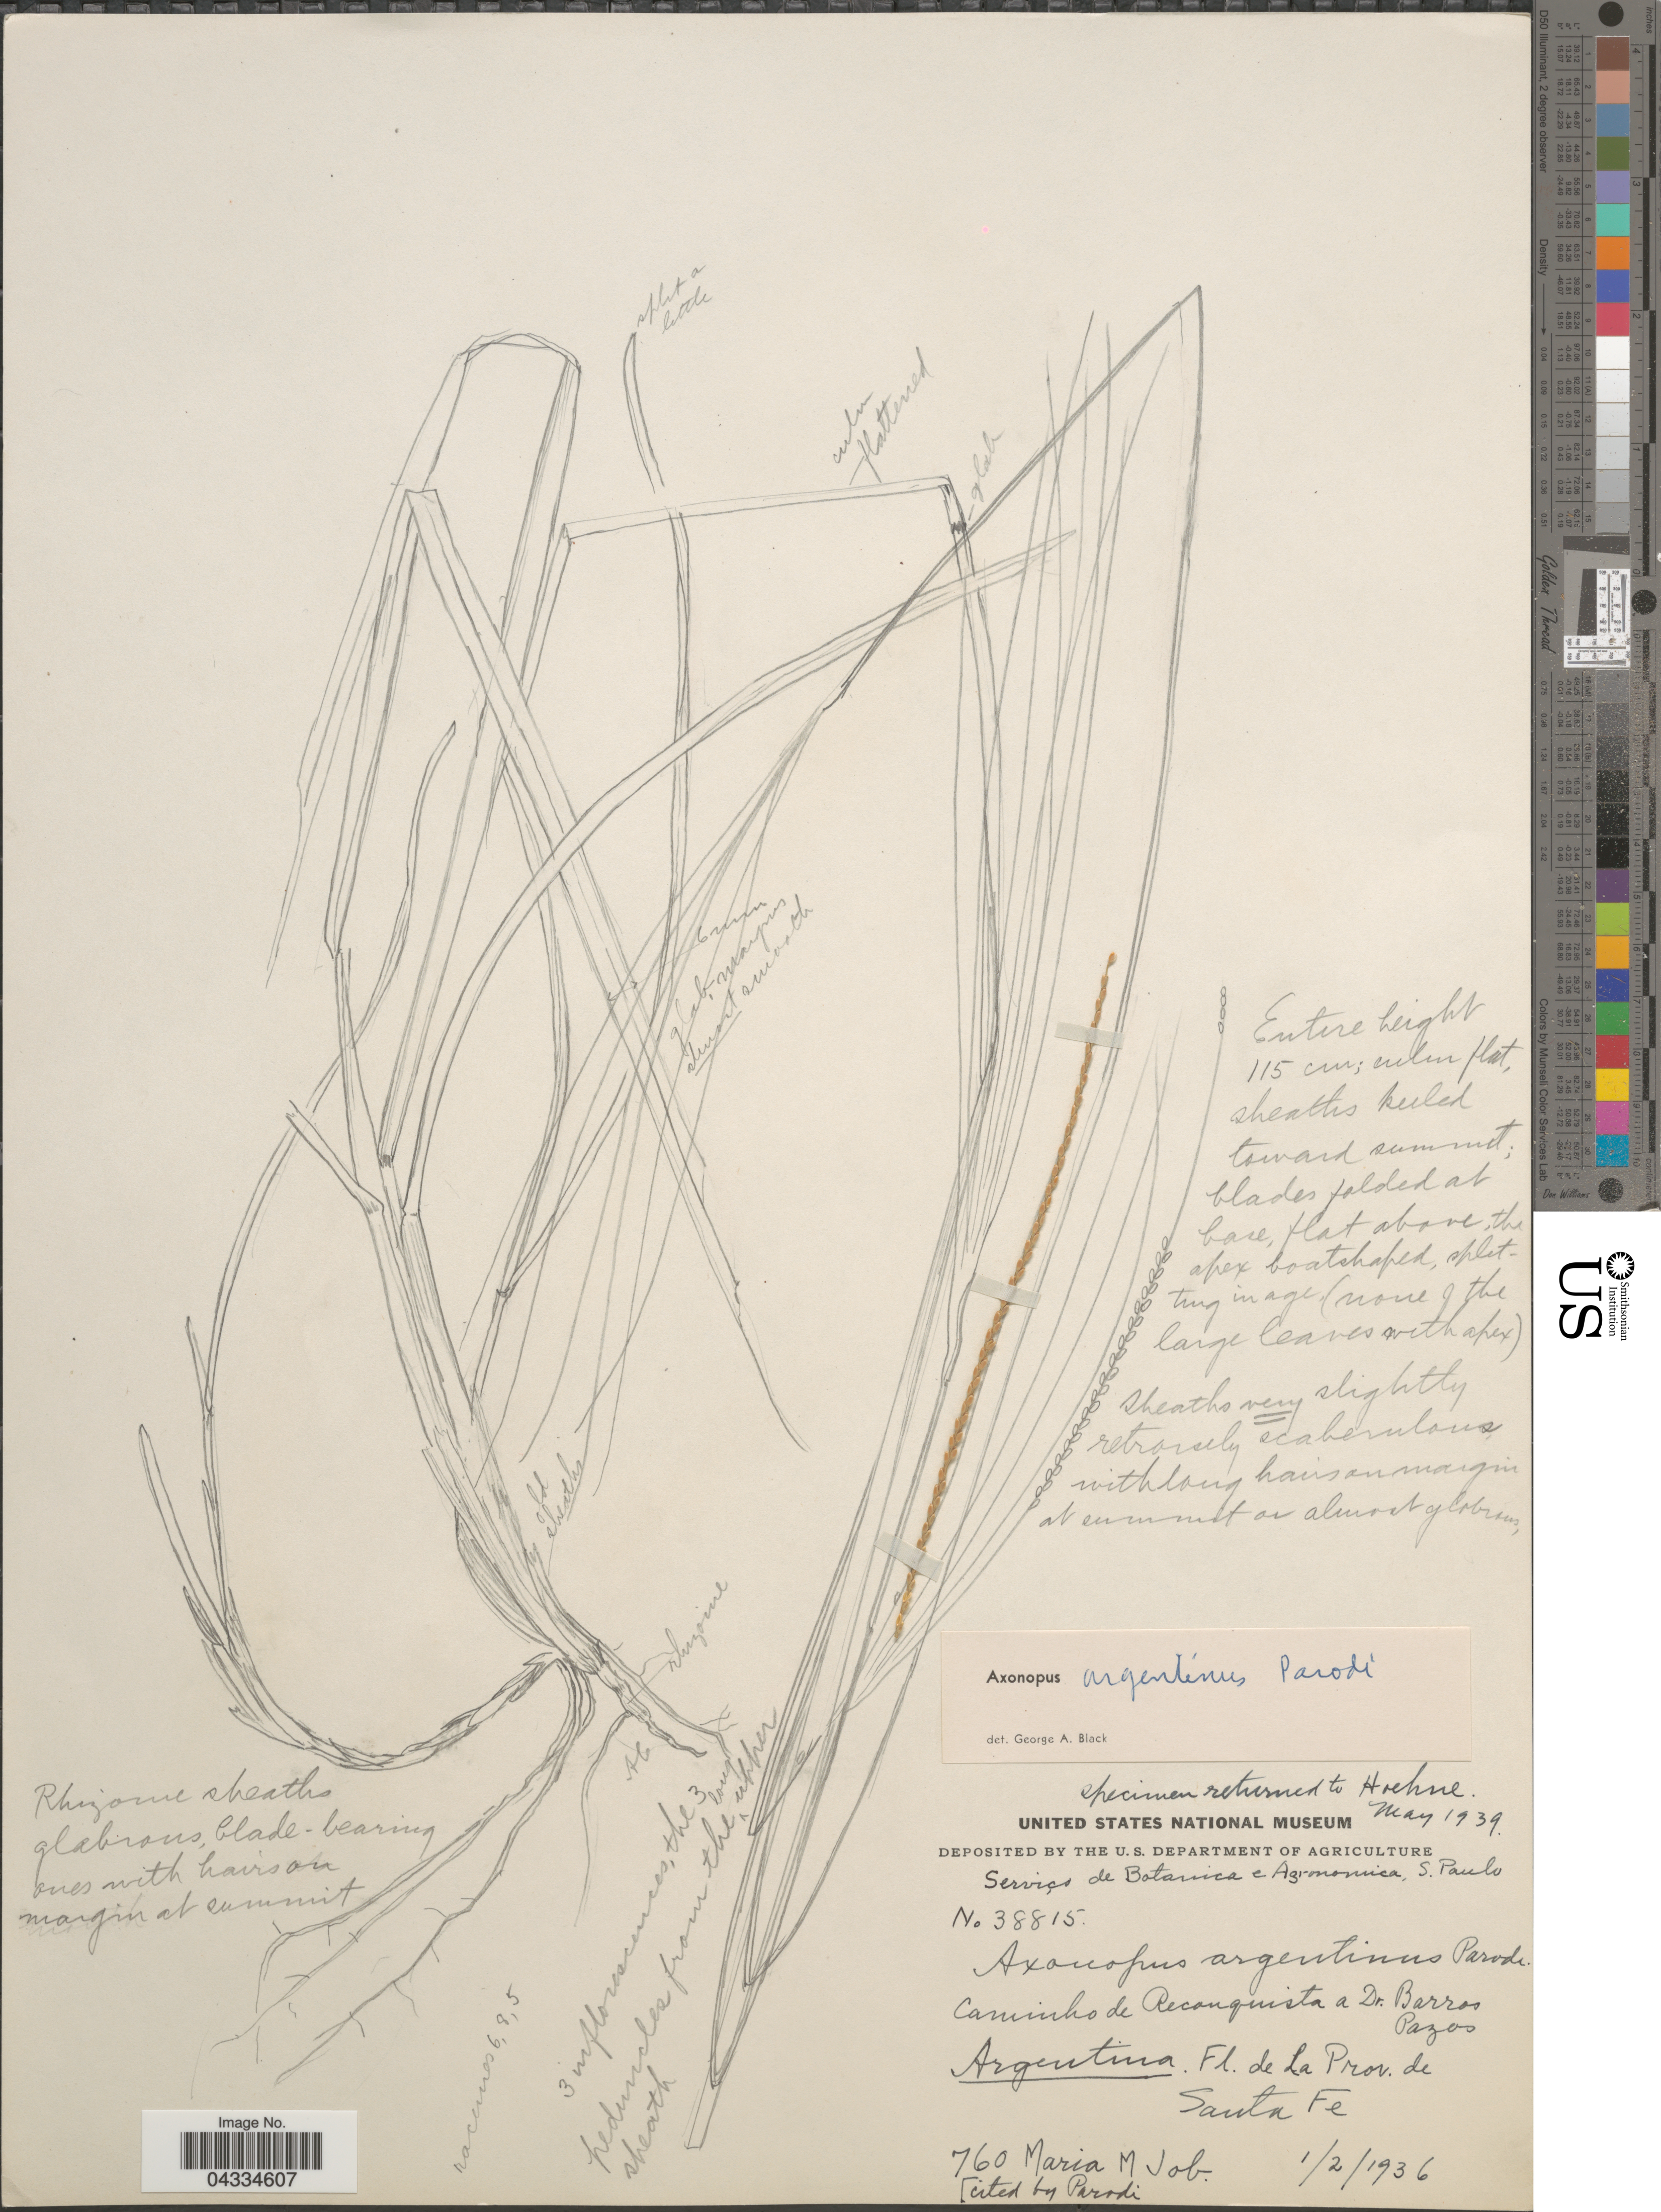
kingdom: Plantae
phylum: Tracheophyta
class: Liliopsida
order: Poales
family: Poaceae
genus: Axonopus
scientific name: Axonopus argentinus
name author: Parodi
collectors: M. Job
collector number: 760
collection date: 1936-02-01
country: Argentina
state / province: Santa Fe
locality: Caminho de Reconquista a Dr. Barros Pazos.